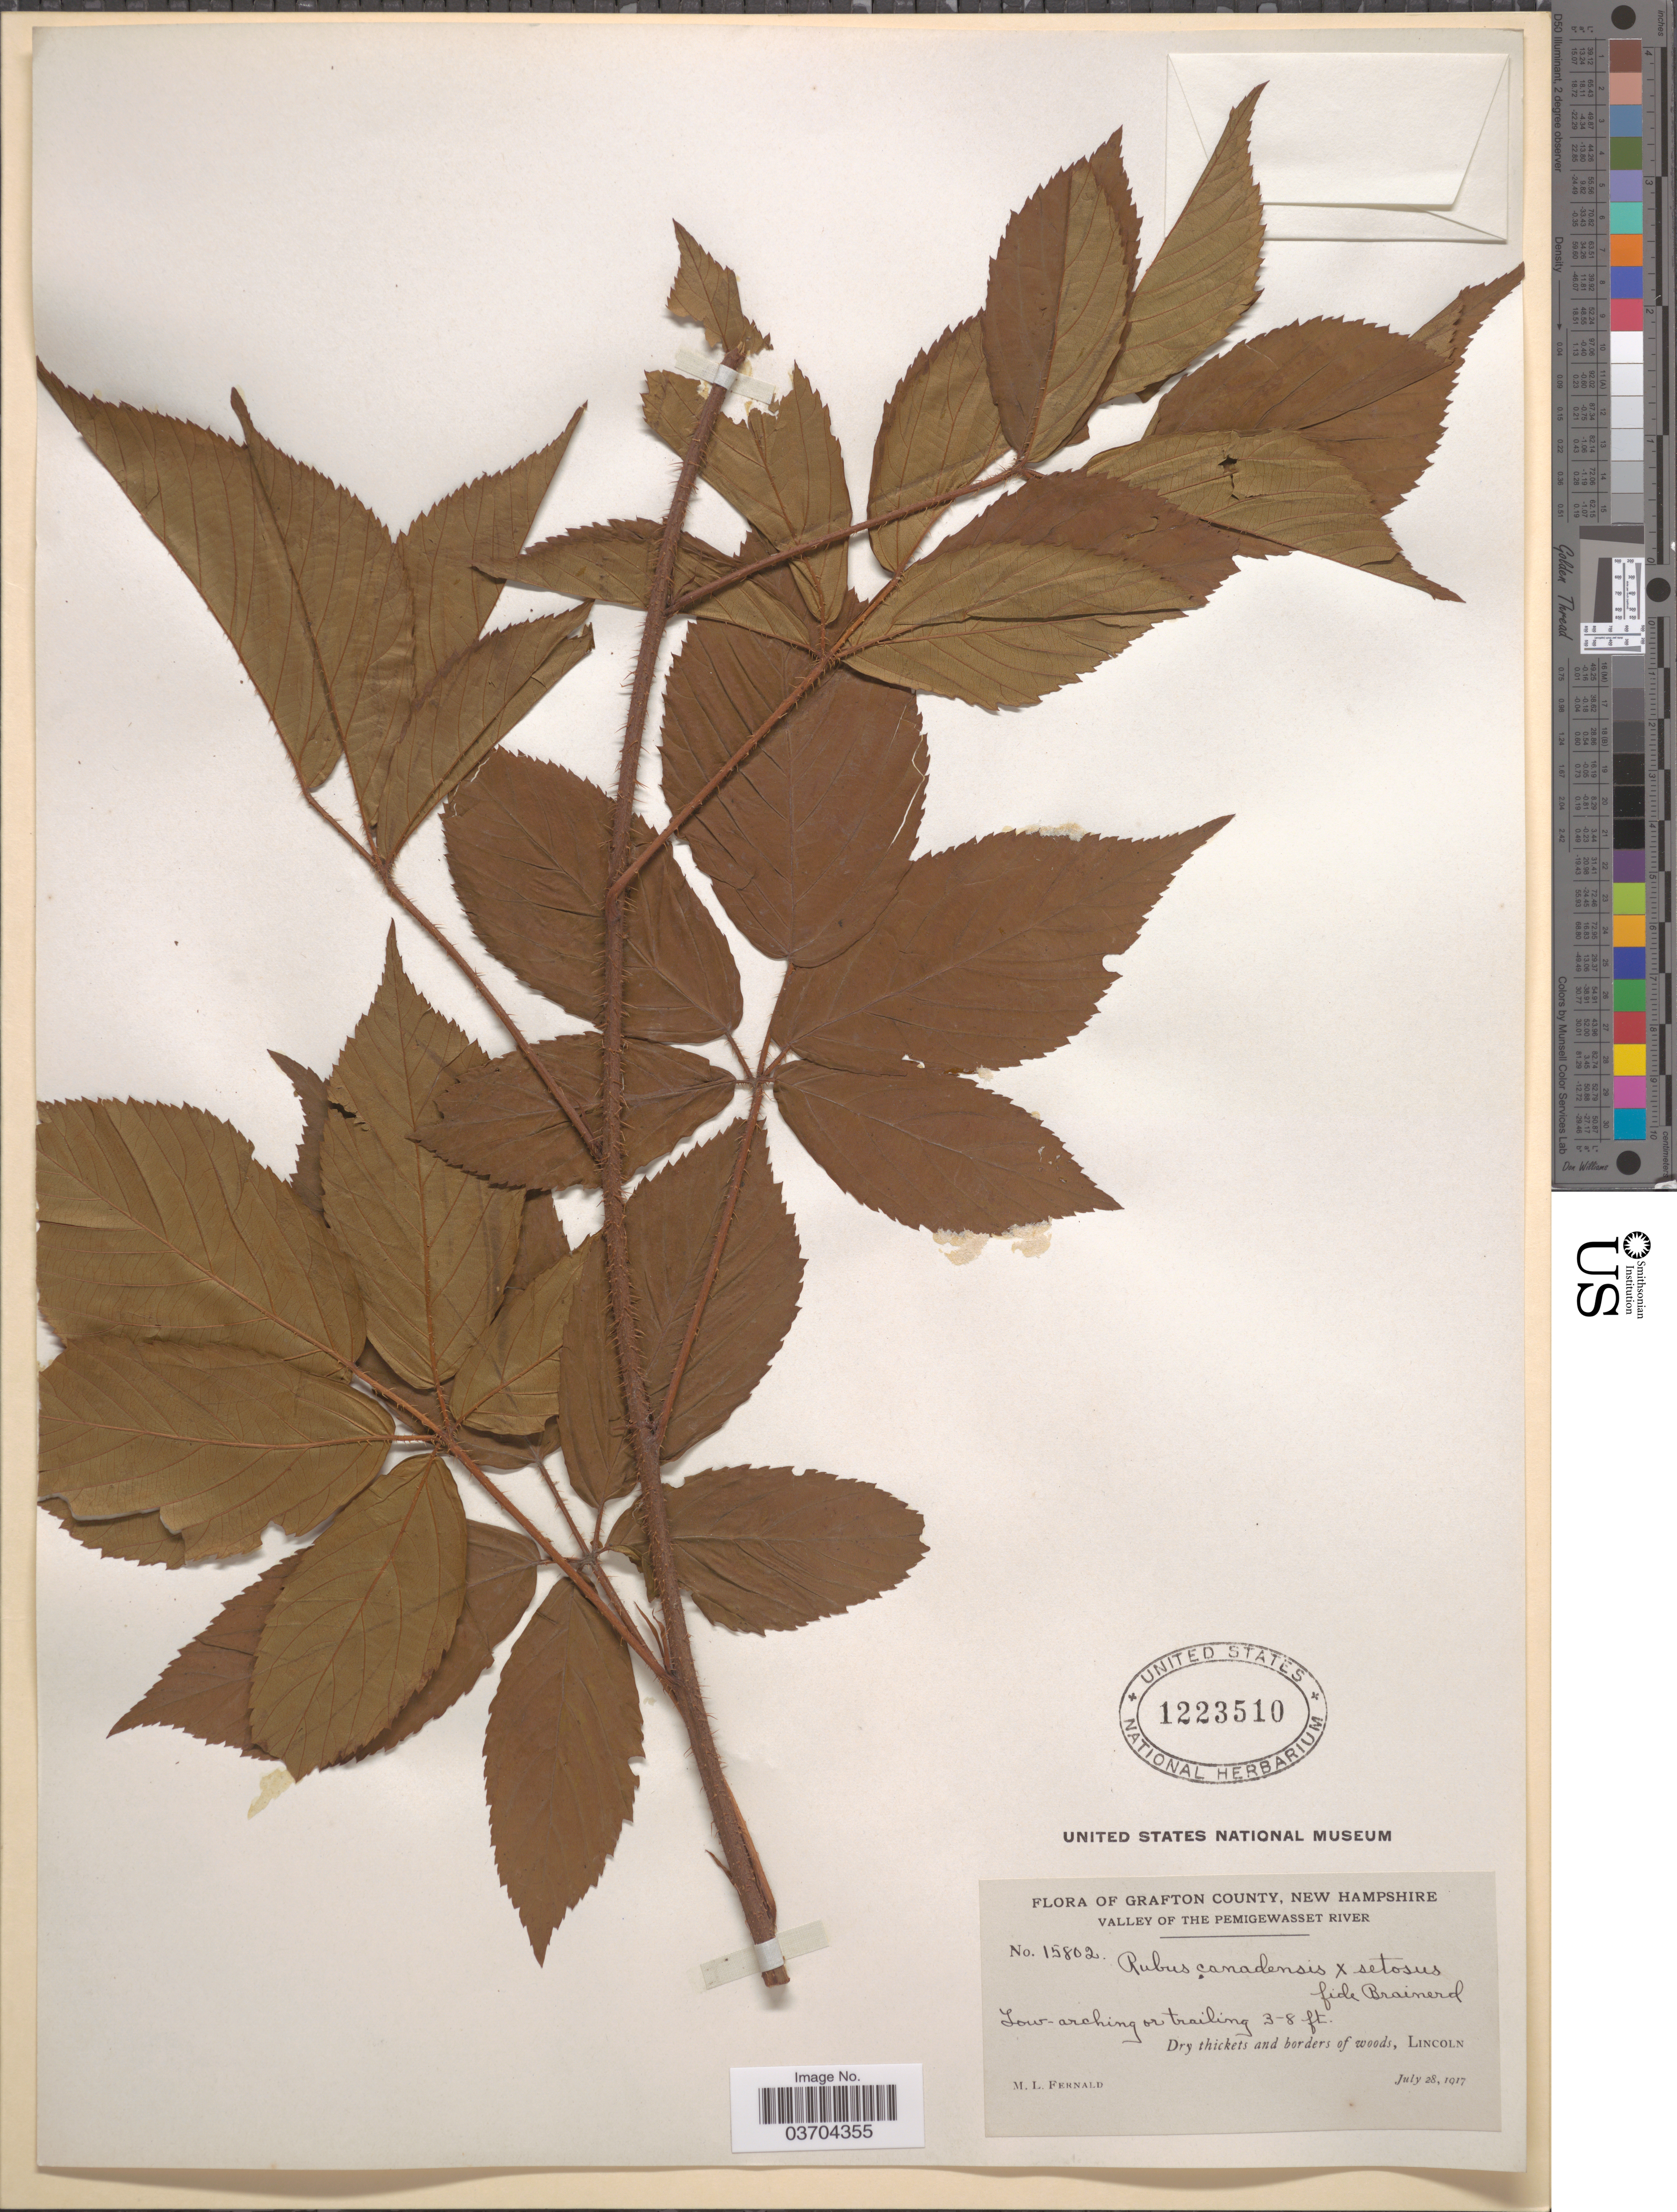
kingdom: Plantae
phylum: Tracheophyta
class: Magnoliopsida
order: Rosales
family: Rosaceae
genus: Rubus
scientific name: Rubus canadensis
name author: L.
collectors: M. L. Fernald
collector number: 15802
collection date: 1917-07-28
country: United States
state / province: New Hampshire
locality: Grafton County. Valley of the Pemigewasset River. Lincoln.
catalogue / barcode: US 1223510